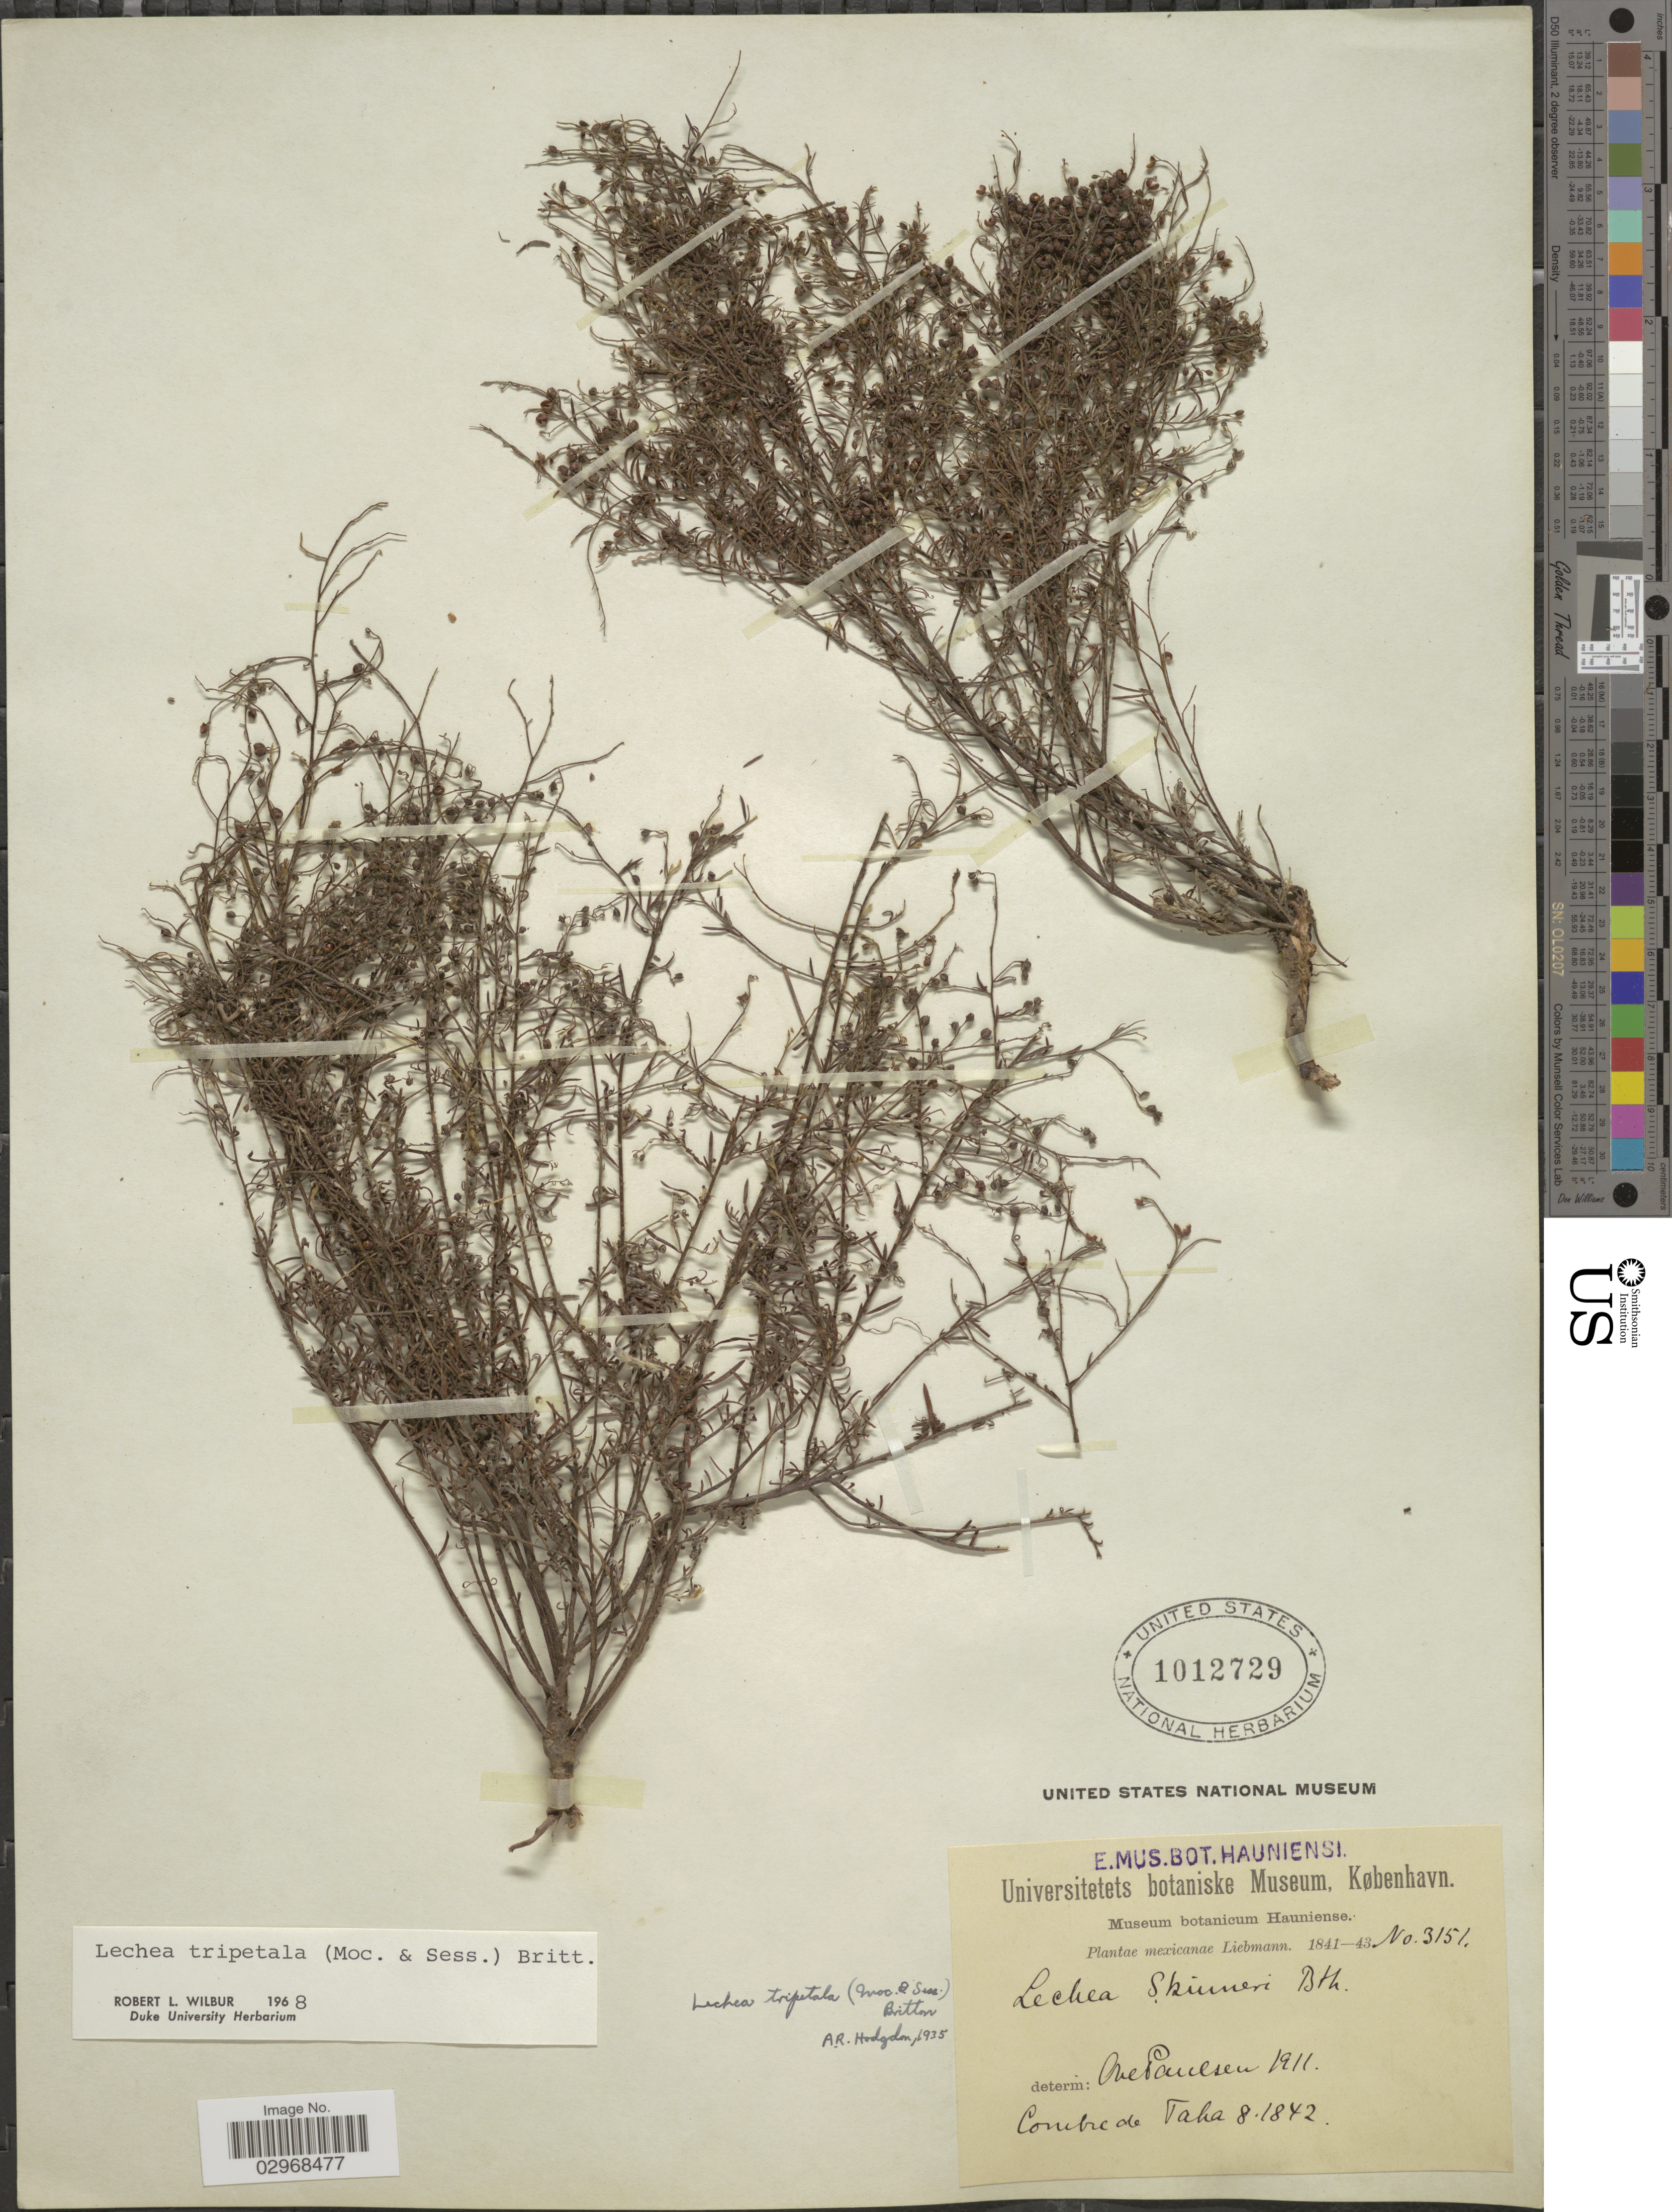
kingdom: Plantae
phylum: Tracheophyta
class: Magnoliopsida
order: Malvales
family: Cistaceae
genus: Lechea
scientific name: Lechea tripetala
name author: (Moc. & Sessé ex Dunal) Britton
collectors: Liebmann, --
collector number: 3151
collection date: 1841/1843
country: Mexico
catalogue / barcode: US 1012729